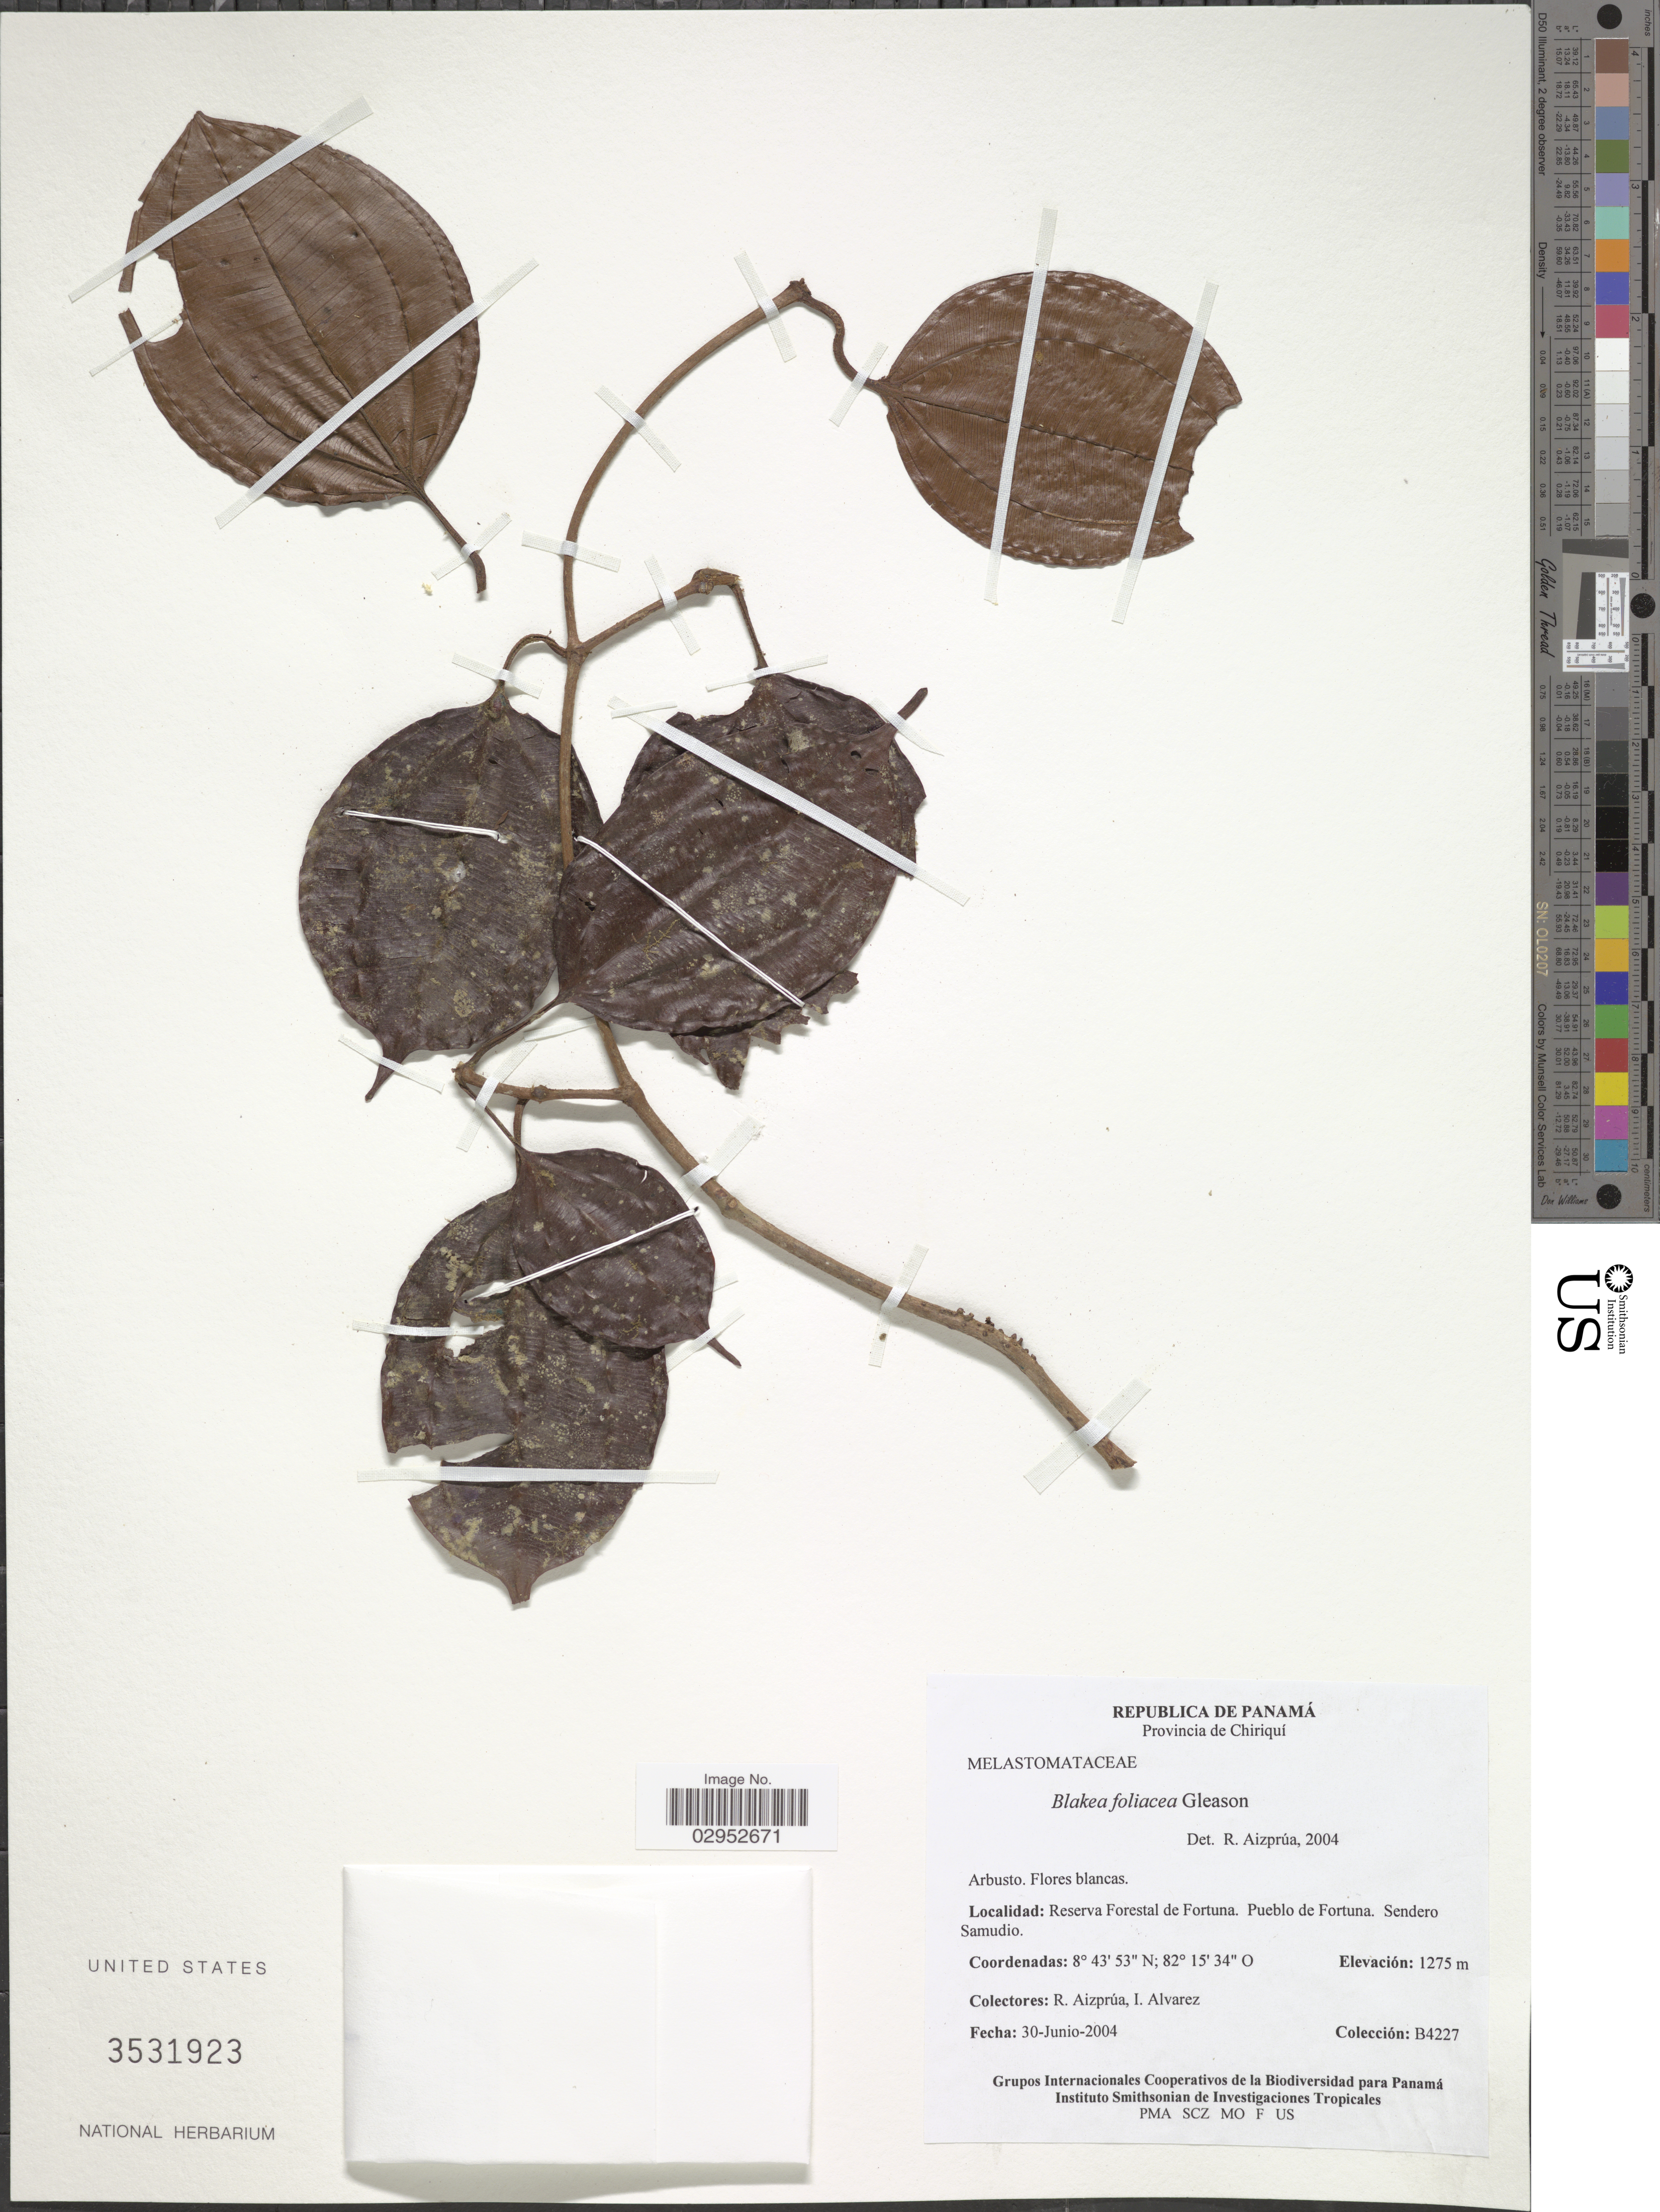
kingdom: Plantae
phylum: Tracheophyta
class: Magnoliopsida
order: Myrtales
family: Melastomataceae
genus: Blakea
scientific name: Blakea foliacea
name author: Gleason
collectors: R. Aizprúa & I. Alvarez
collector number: B4227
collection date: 2004-06-30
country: Panama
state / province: Chiriqui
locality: Provincia de Chiriqui. Reserva Forestal de Fortuna. Pueblo de Fortuna. Sendero Samudio.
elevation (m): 1275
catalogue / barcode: US 3531923